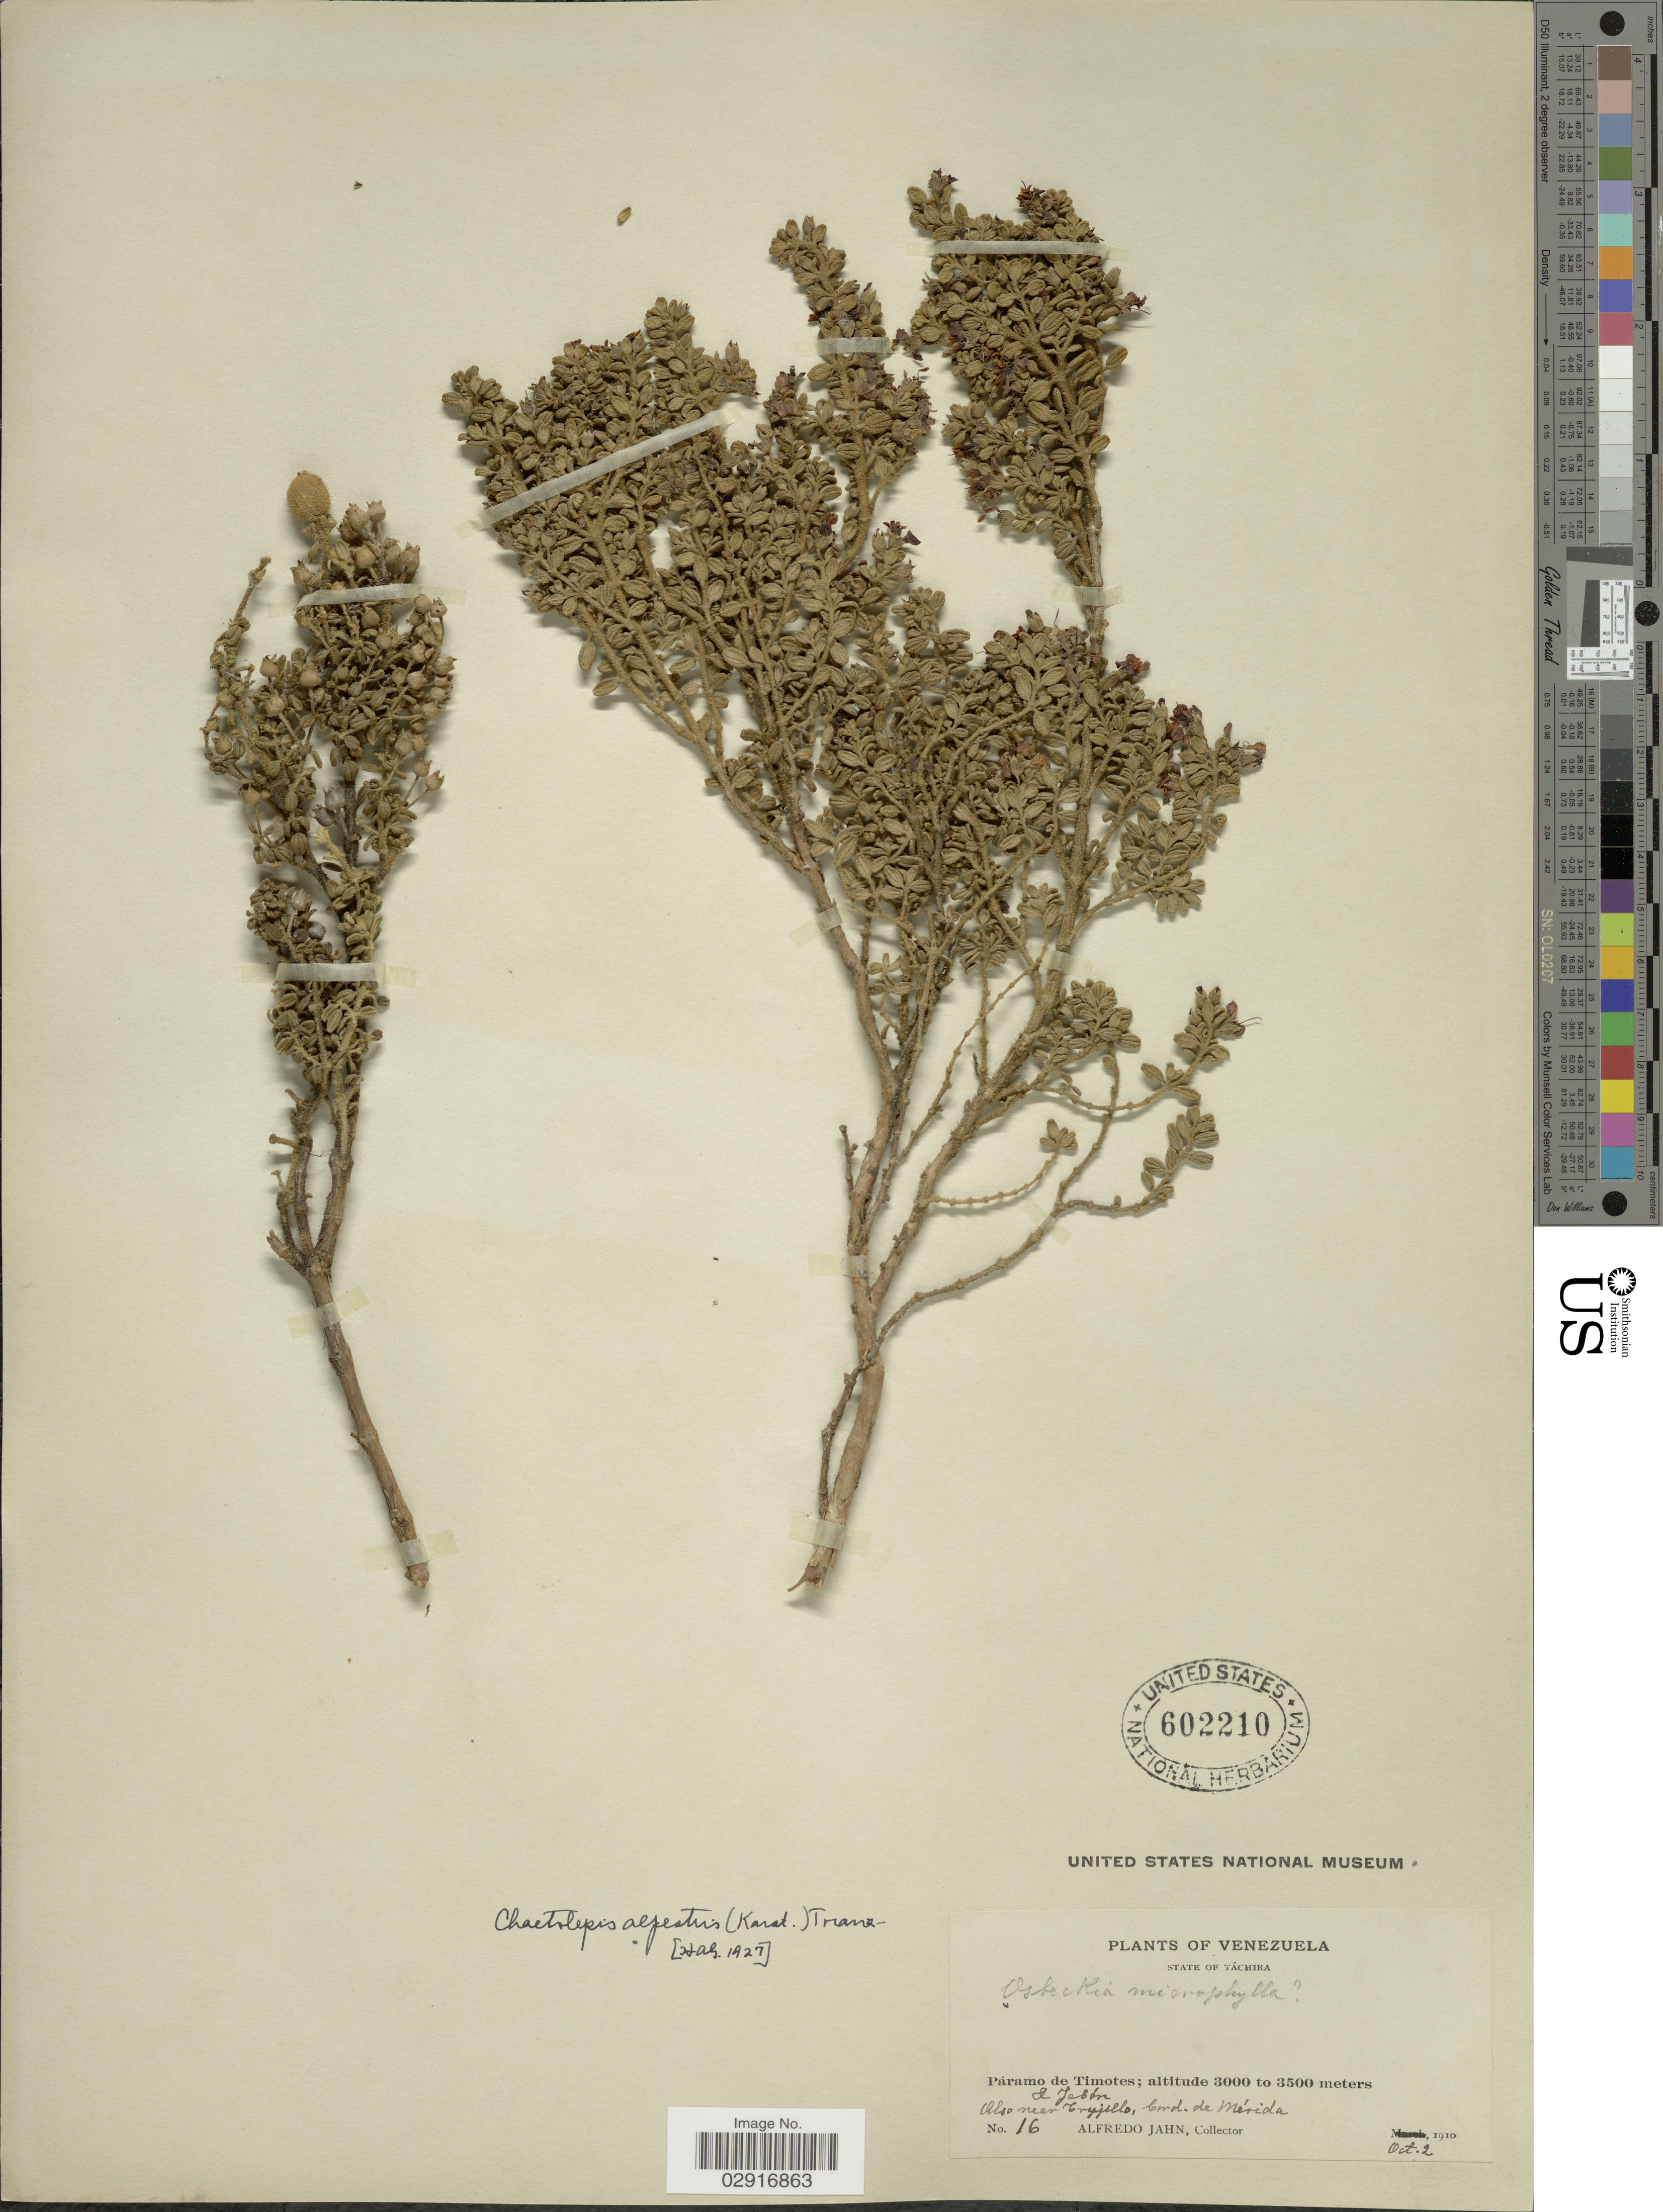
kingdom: Plantae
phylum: Tracheophyta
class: Magnoliopsida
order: Myrtales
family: Melastomataceae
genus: Chaetolepis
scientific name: Chaetolepis lindeniana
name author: (Naudin) Triana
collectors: A. Jahn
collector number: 16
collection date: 1910-10-02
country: Venezuela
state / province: Tachira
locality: Páramo de Timotes & Jabón. Near Trujillo, Cord. de Mérida.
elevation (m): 3000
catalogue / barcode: US 602210